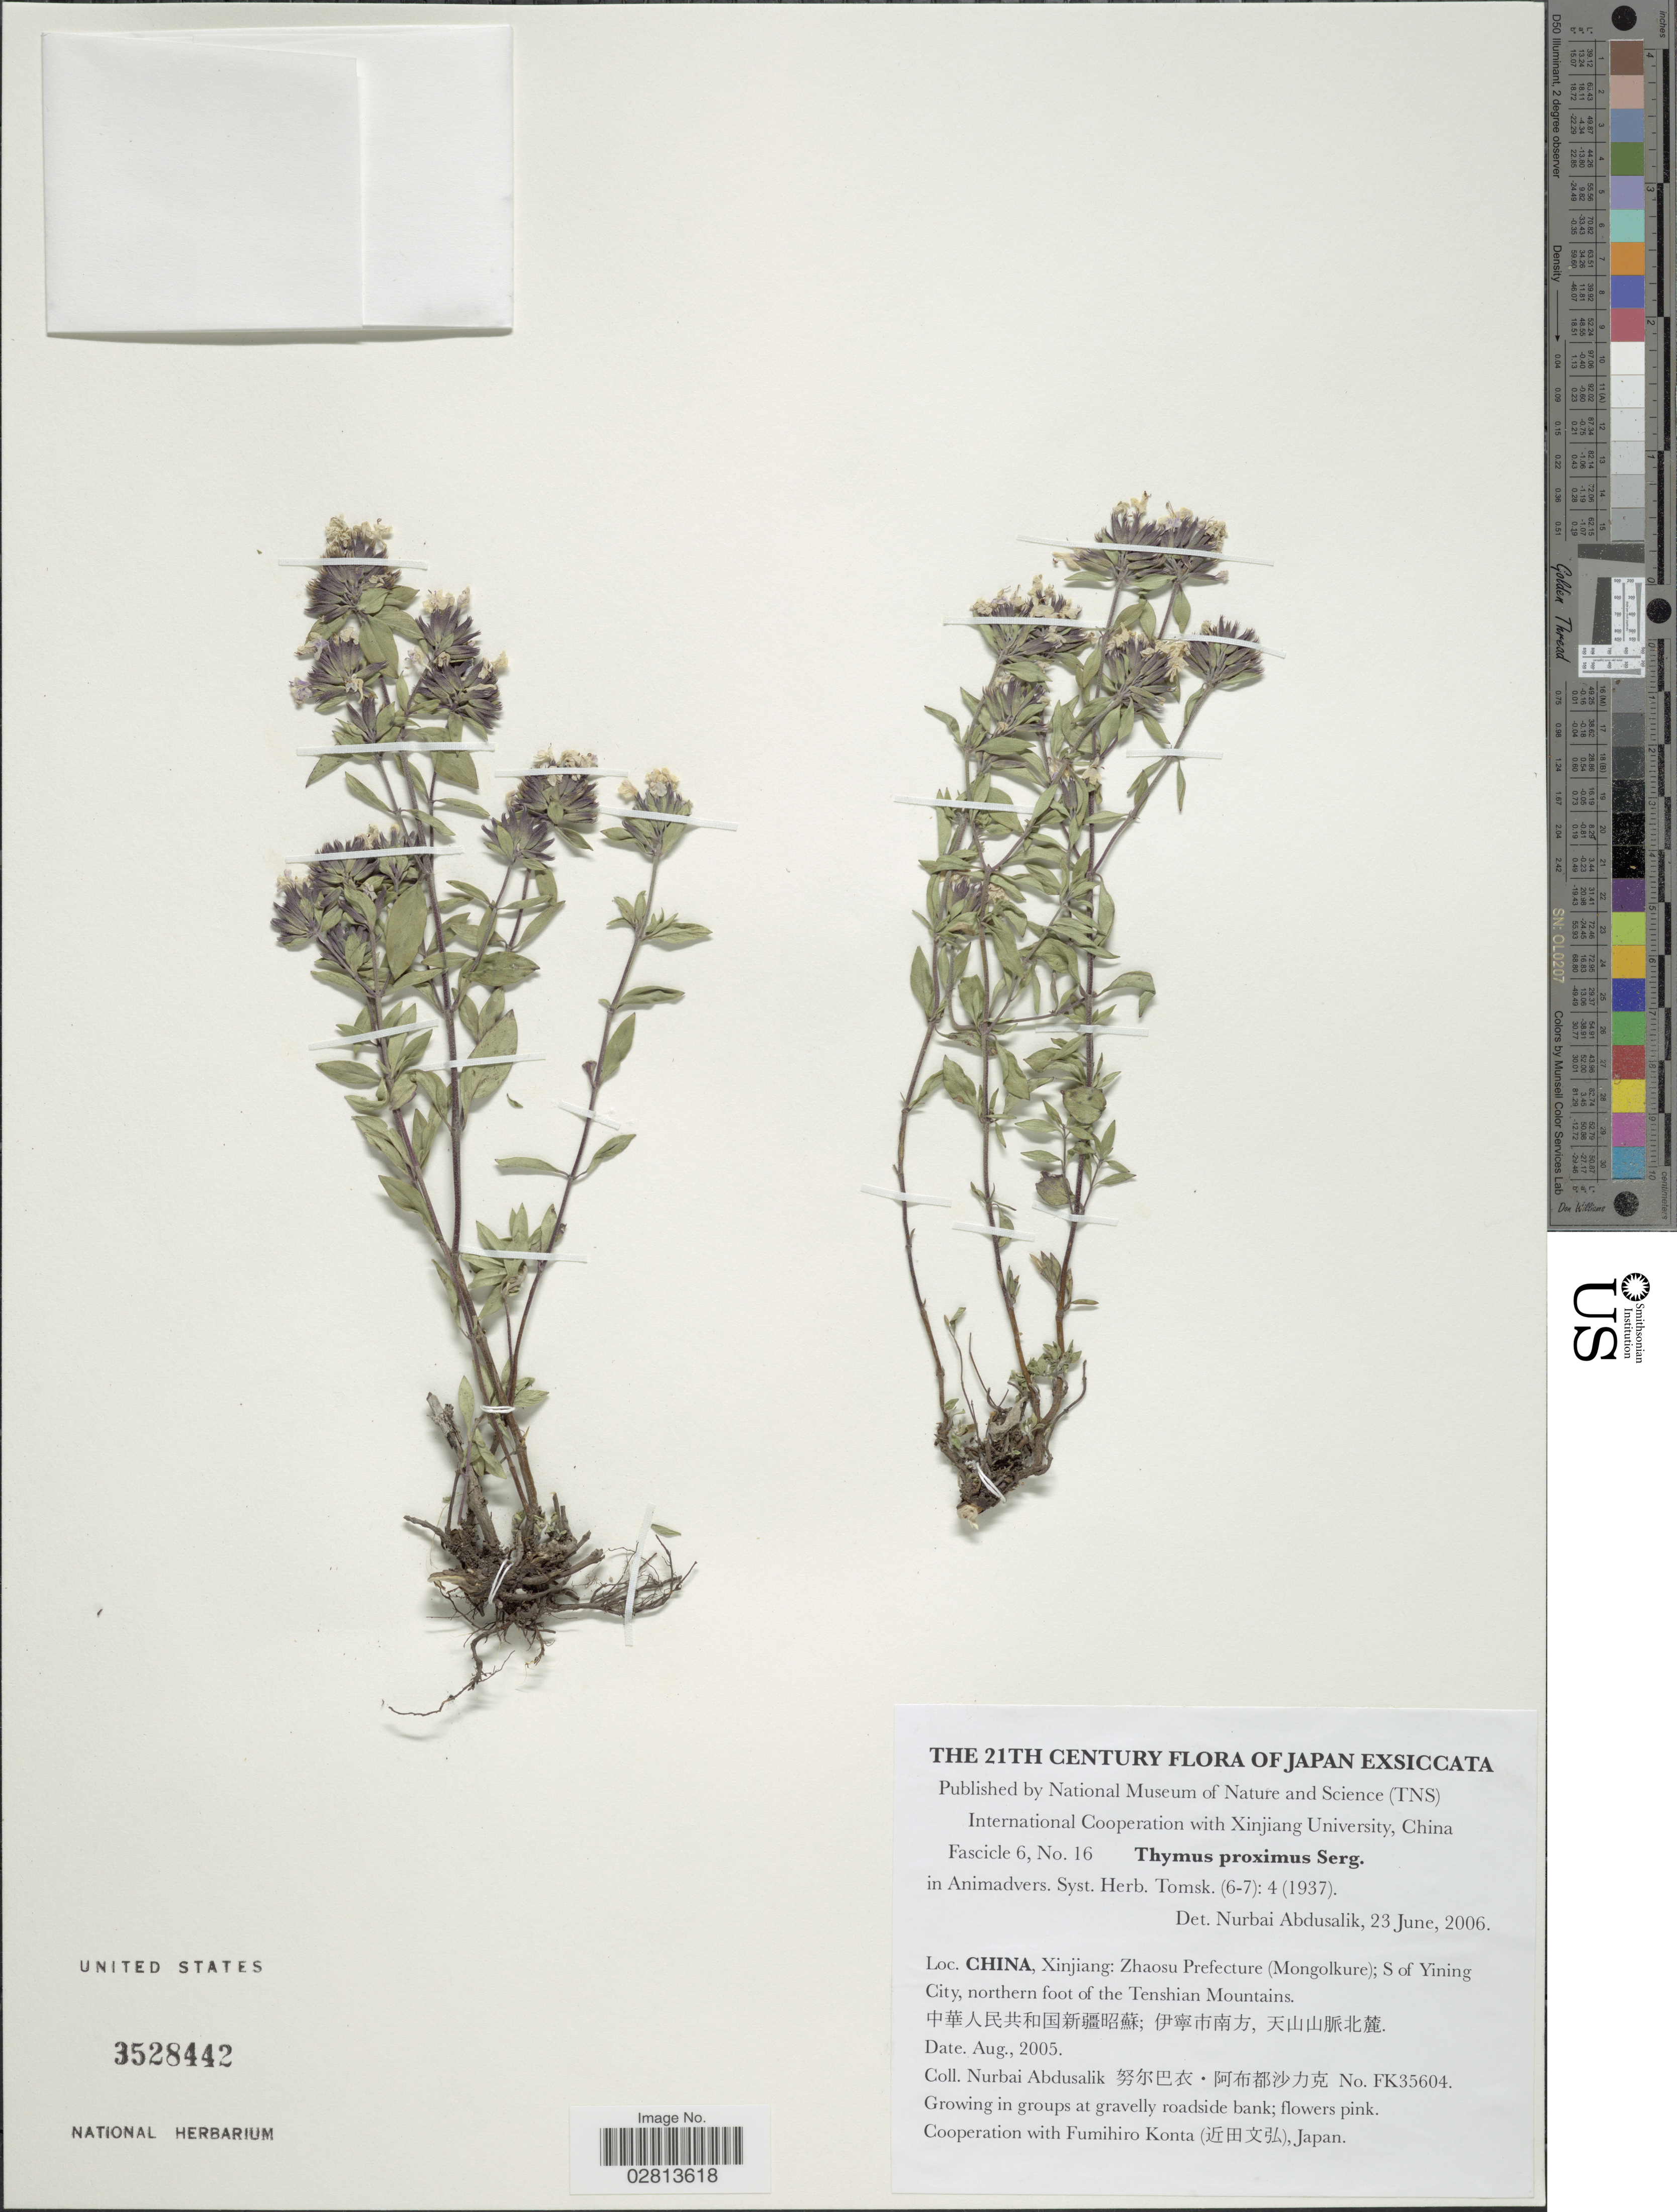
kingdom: Plantae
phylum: Tracheophyta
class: Magnoliopsida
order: Lamiales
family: Lamiaceae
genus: Thymus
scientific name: Thymus proximus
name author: Serg.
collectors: N. Abdusalik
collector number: FK35604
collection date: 2005-08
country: China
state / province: Xinjiang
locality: Zhaosu Prefecture (Mongolkure); S of Yining City, northern foot of the Tenshian Mountains.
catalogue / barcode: US 3528442